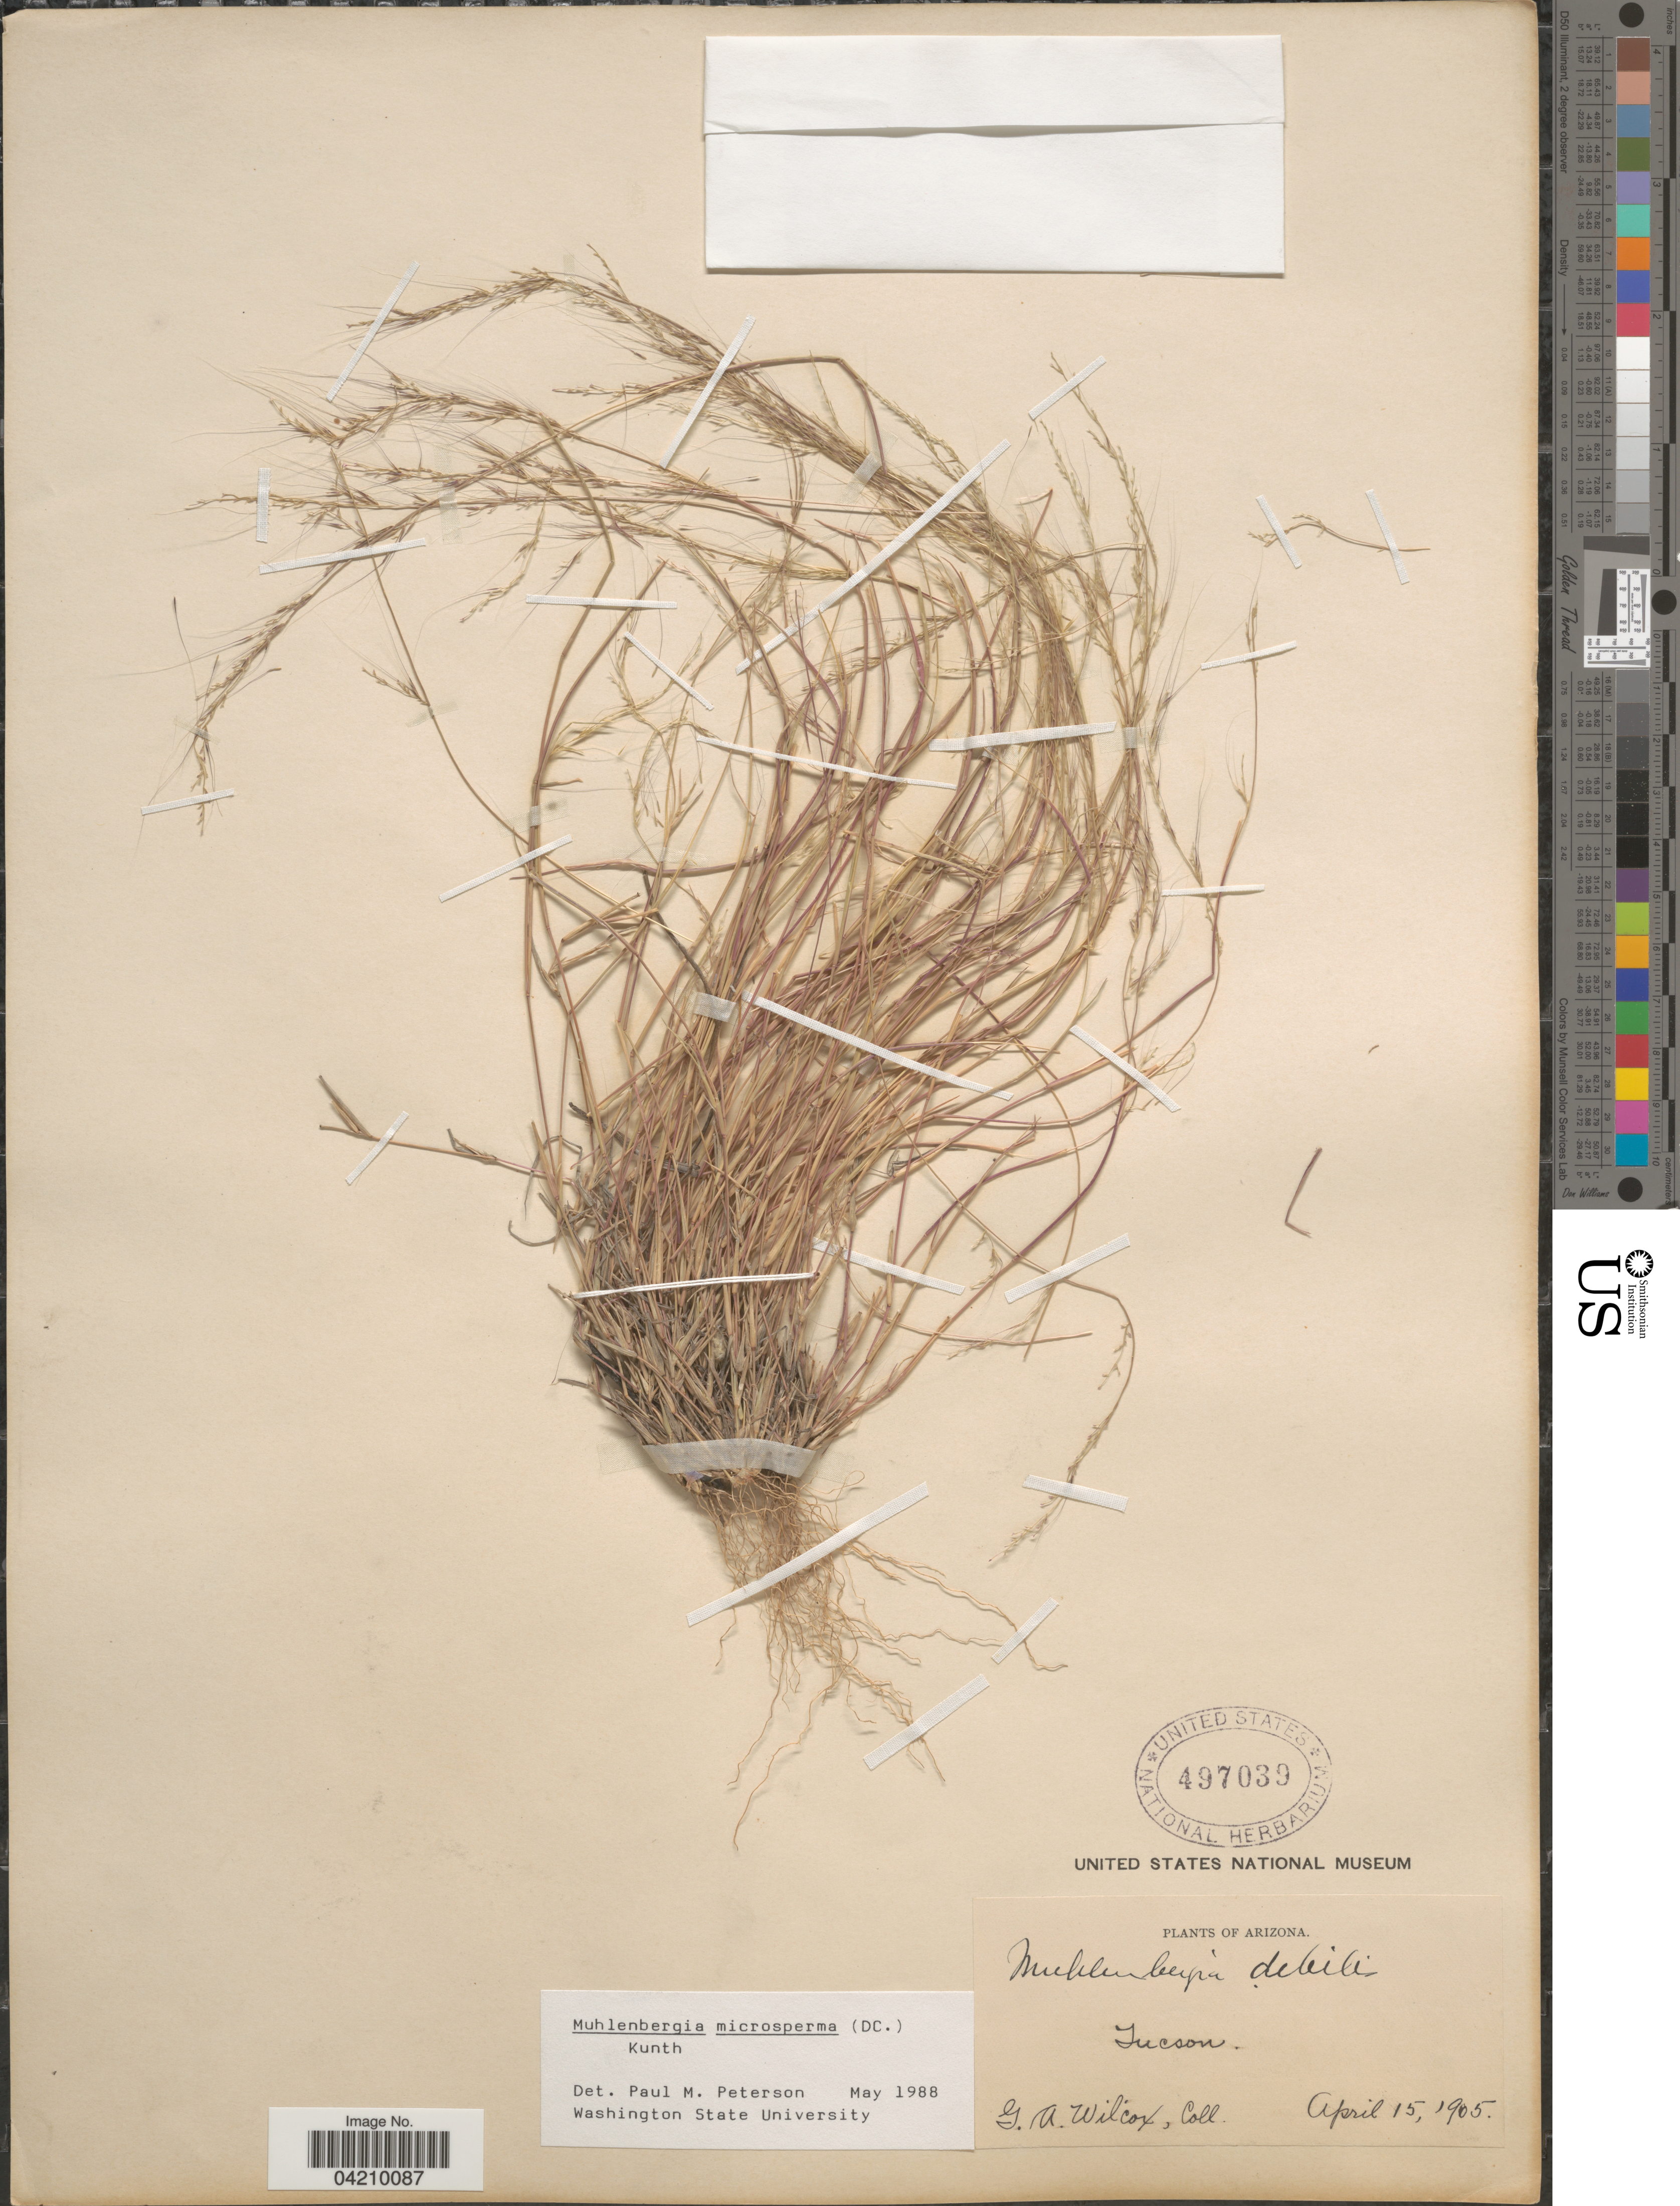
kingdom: Plantae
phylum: Tracheophyta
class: Liliopsida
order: Poales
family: Poaceae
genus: Muhlenbergia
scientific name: Muhlenbergia microsperma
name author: (DC.) Kunth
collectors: Mrs. G. Wilcox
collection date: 1905-04-15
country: United States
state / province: Arizona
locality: Tucson.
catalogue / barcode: US 497039